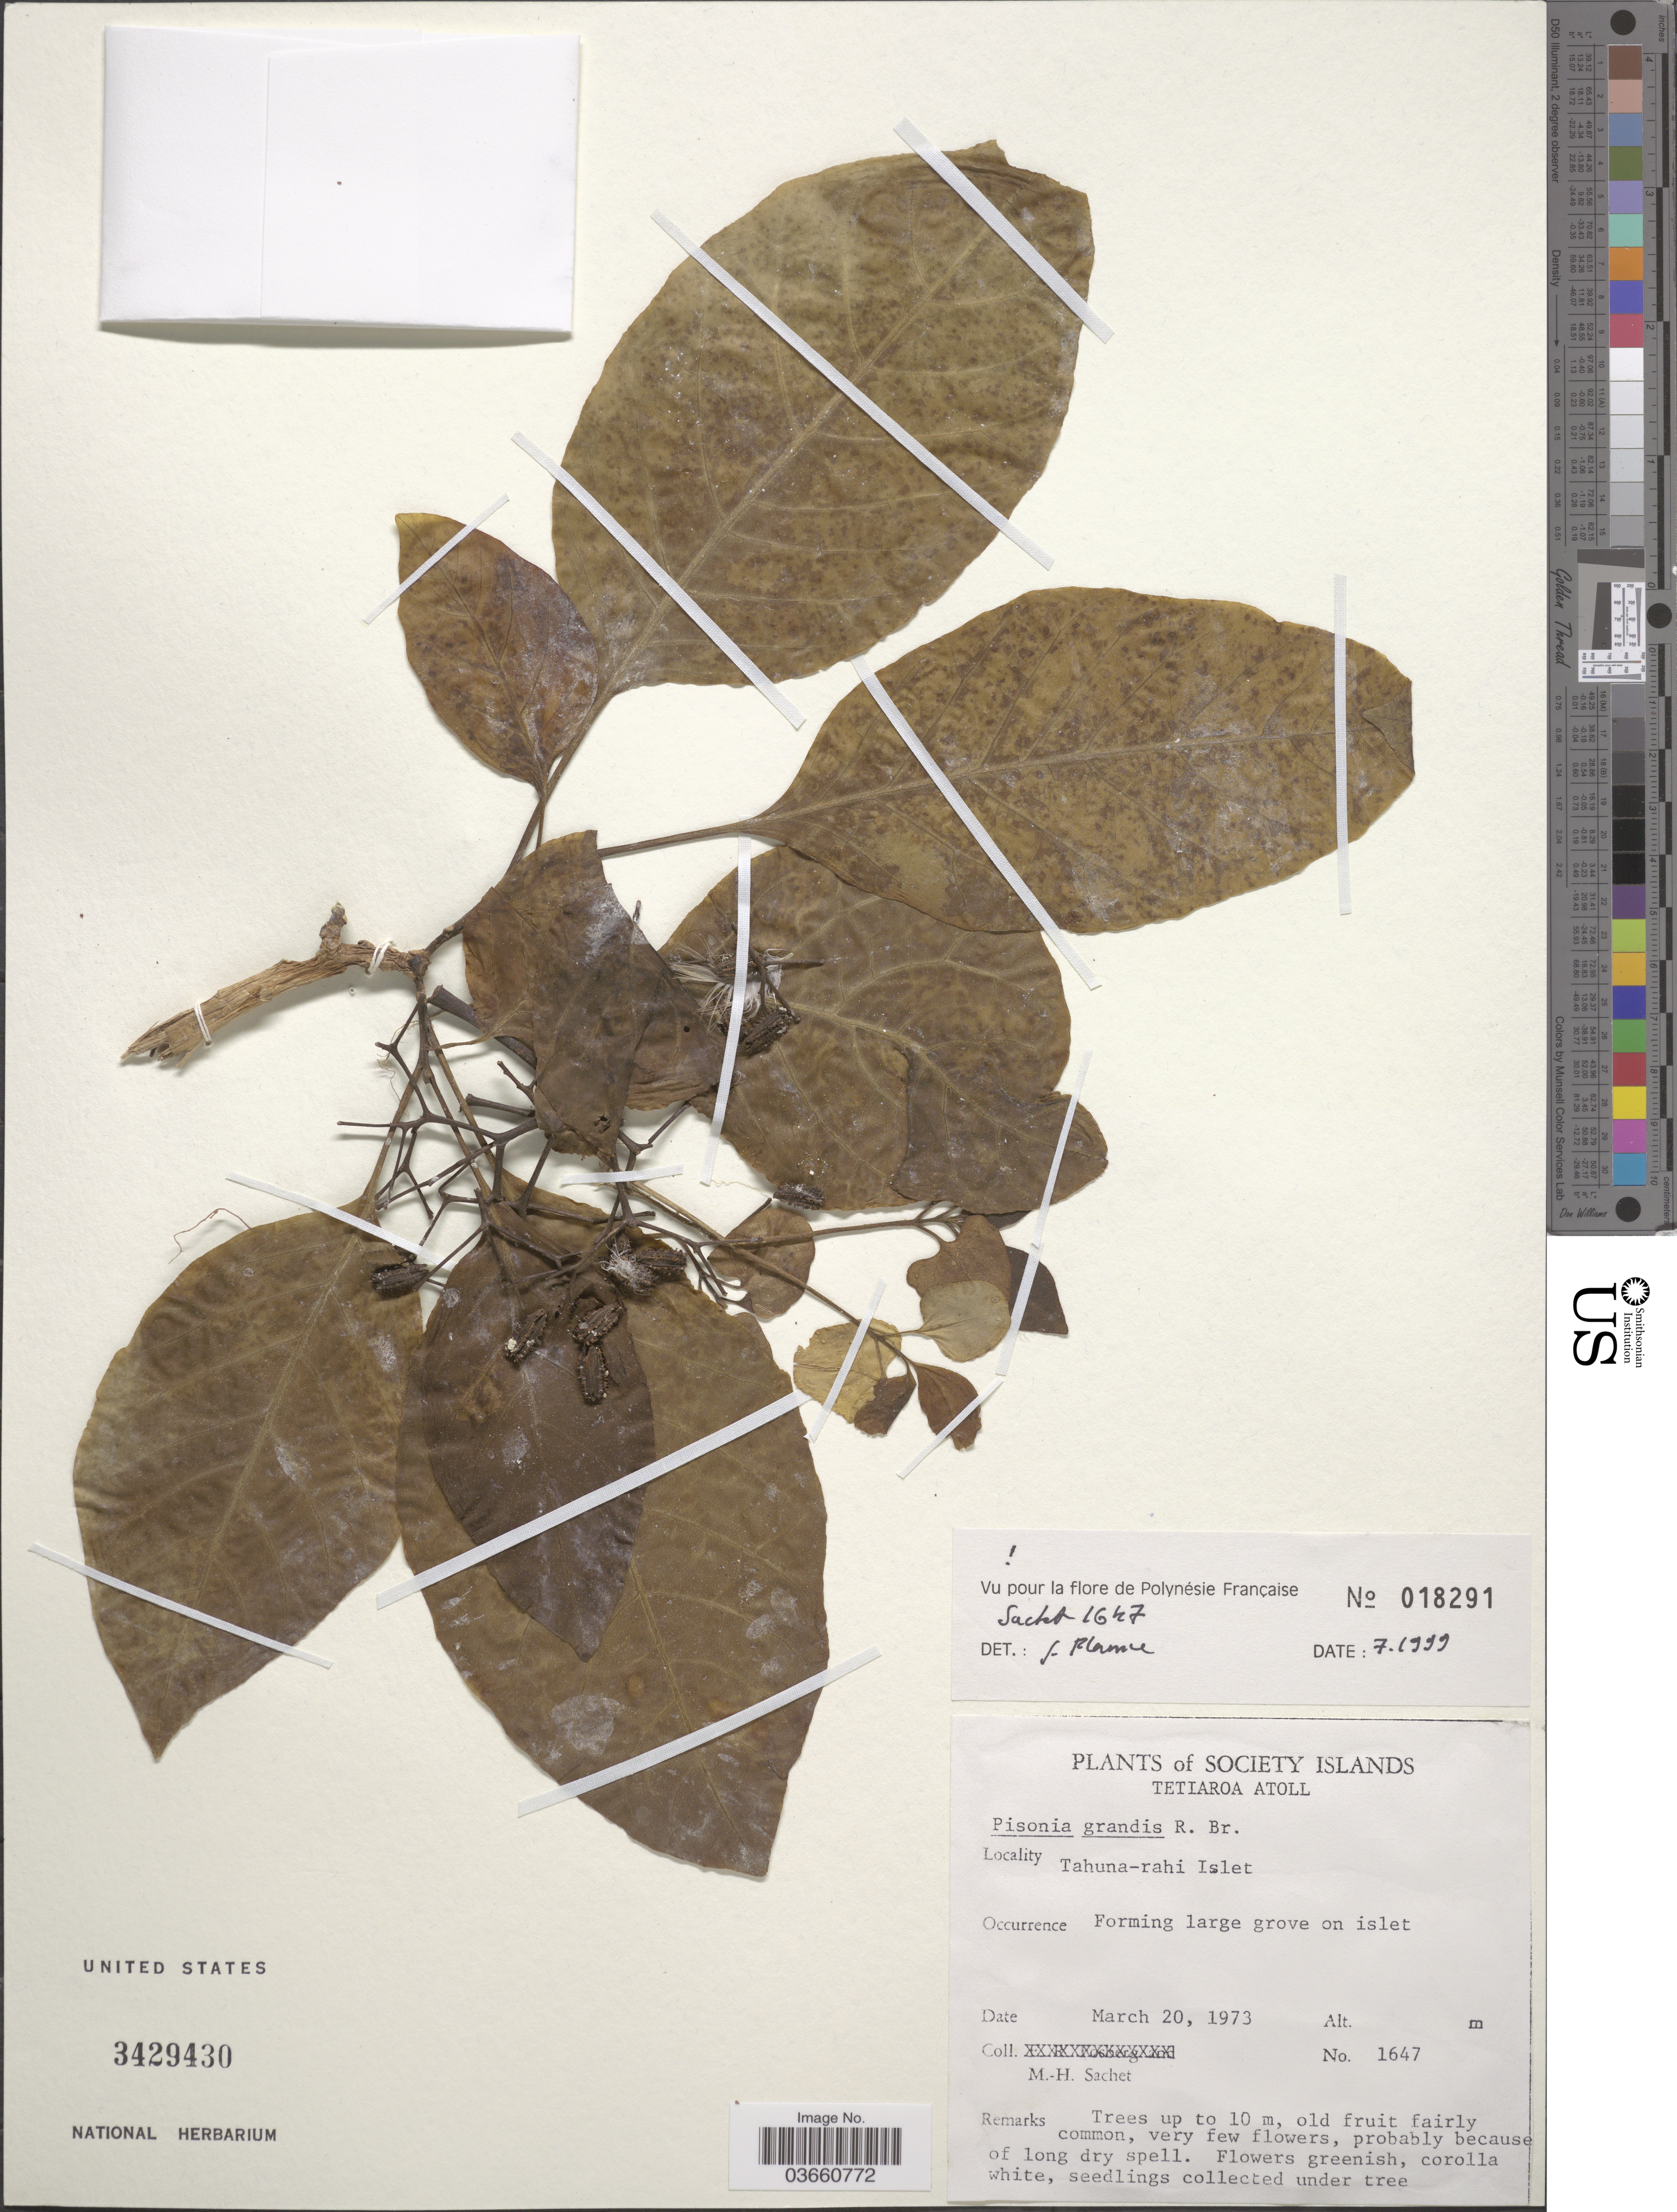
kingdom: Plantae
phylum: Tracheophyta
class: Magnoliopsida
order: Caryophyllales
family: Nyctaginaceae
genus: Pisonia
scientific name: Pisonia grandis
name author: R. Br.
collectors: M.-H. Sachet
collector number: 1647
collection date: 1973-03-20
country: French Polynesia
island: Tetiaroa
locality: Society Islands. Tetiaroa Atoll. Tahuna-rahi Islet.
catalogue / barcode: US 3429430